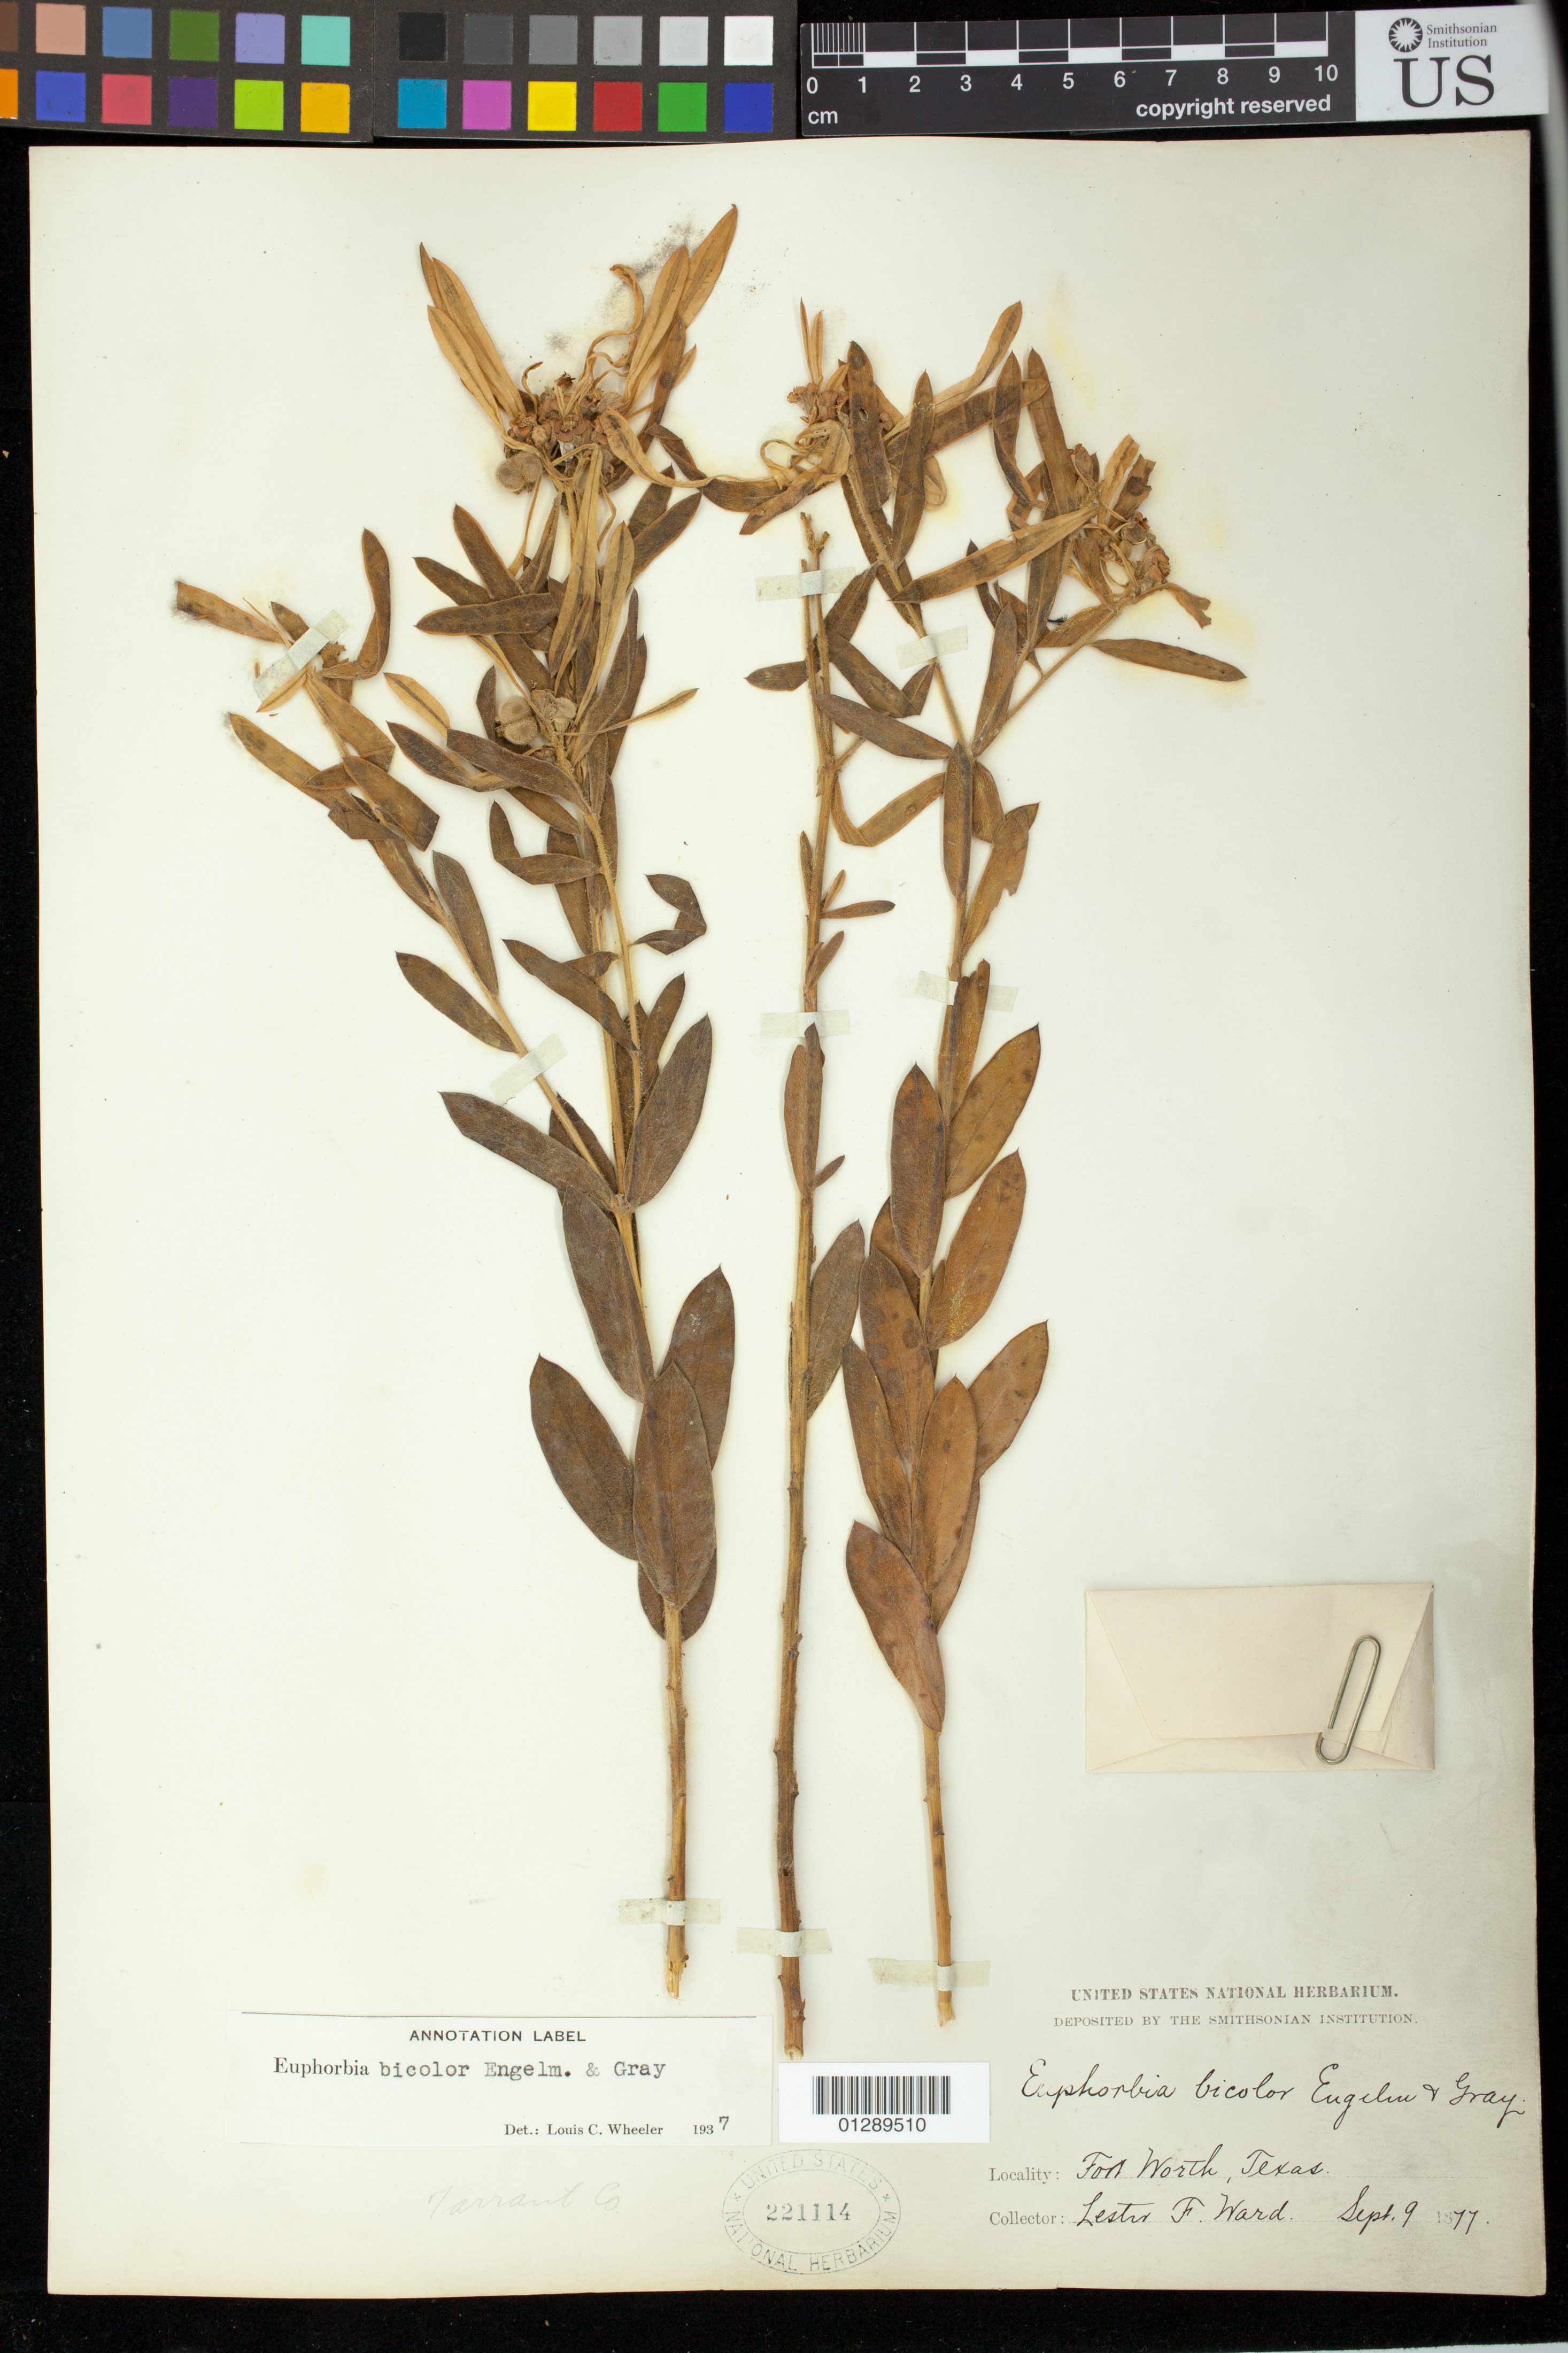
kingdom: Plantae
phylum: Tracheophyta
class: Magnoliopsida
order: Malpighiales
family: Euphorbiaceae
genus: Euphorbia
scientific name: Euphorbia bicolor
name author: Engelm. & A. Gray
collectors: L. F. Ward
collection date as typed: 09 Sep 1877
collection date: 1877-09-09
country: United States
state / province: Texas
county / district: Tarrant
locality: Fort worth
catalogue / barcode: US 221114